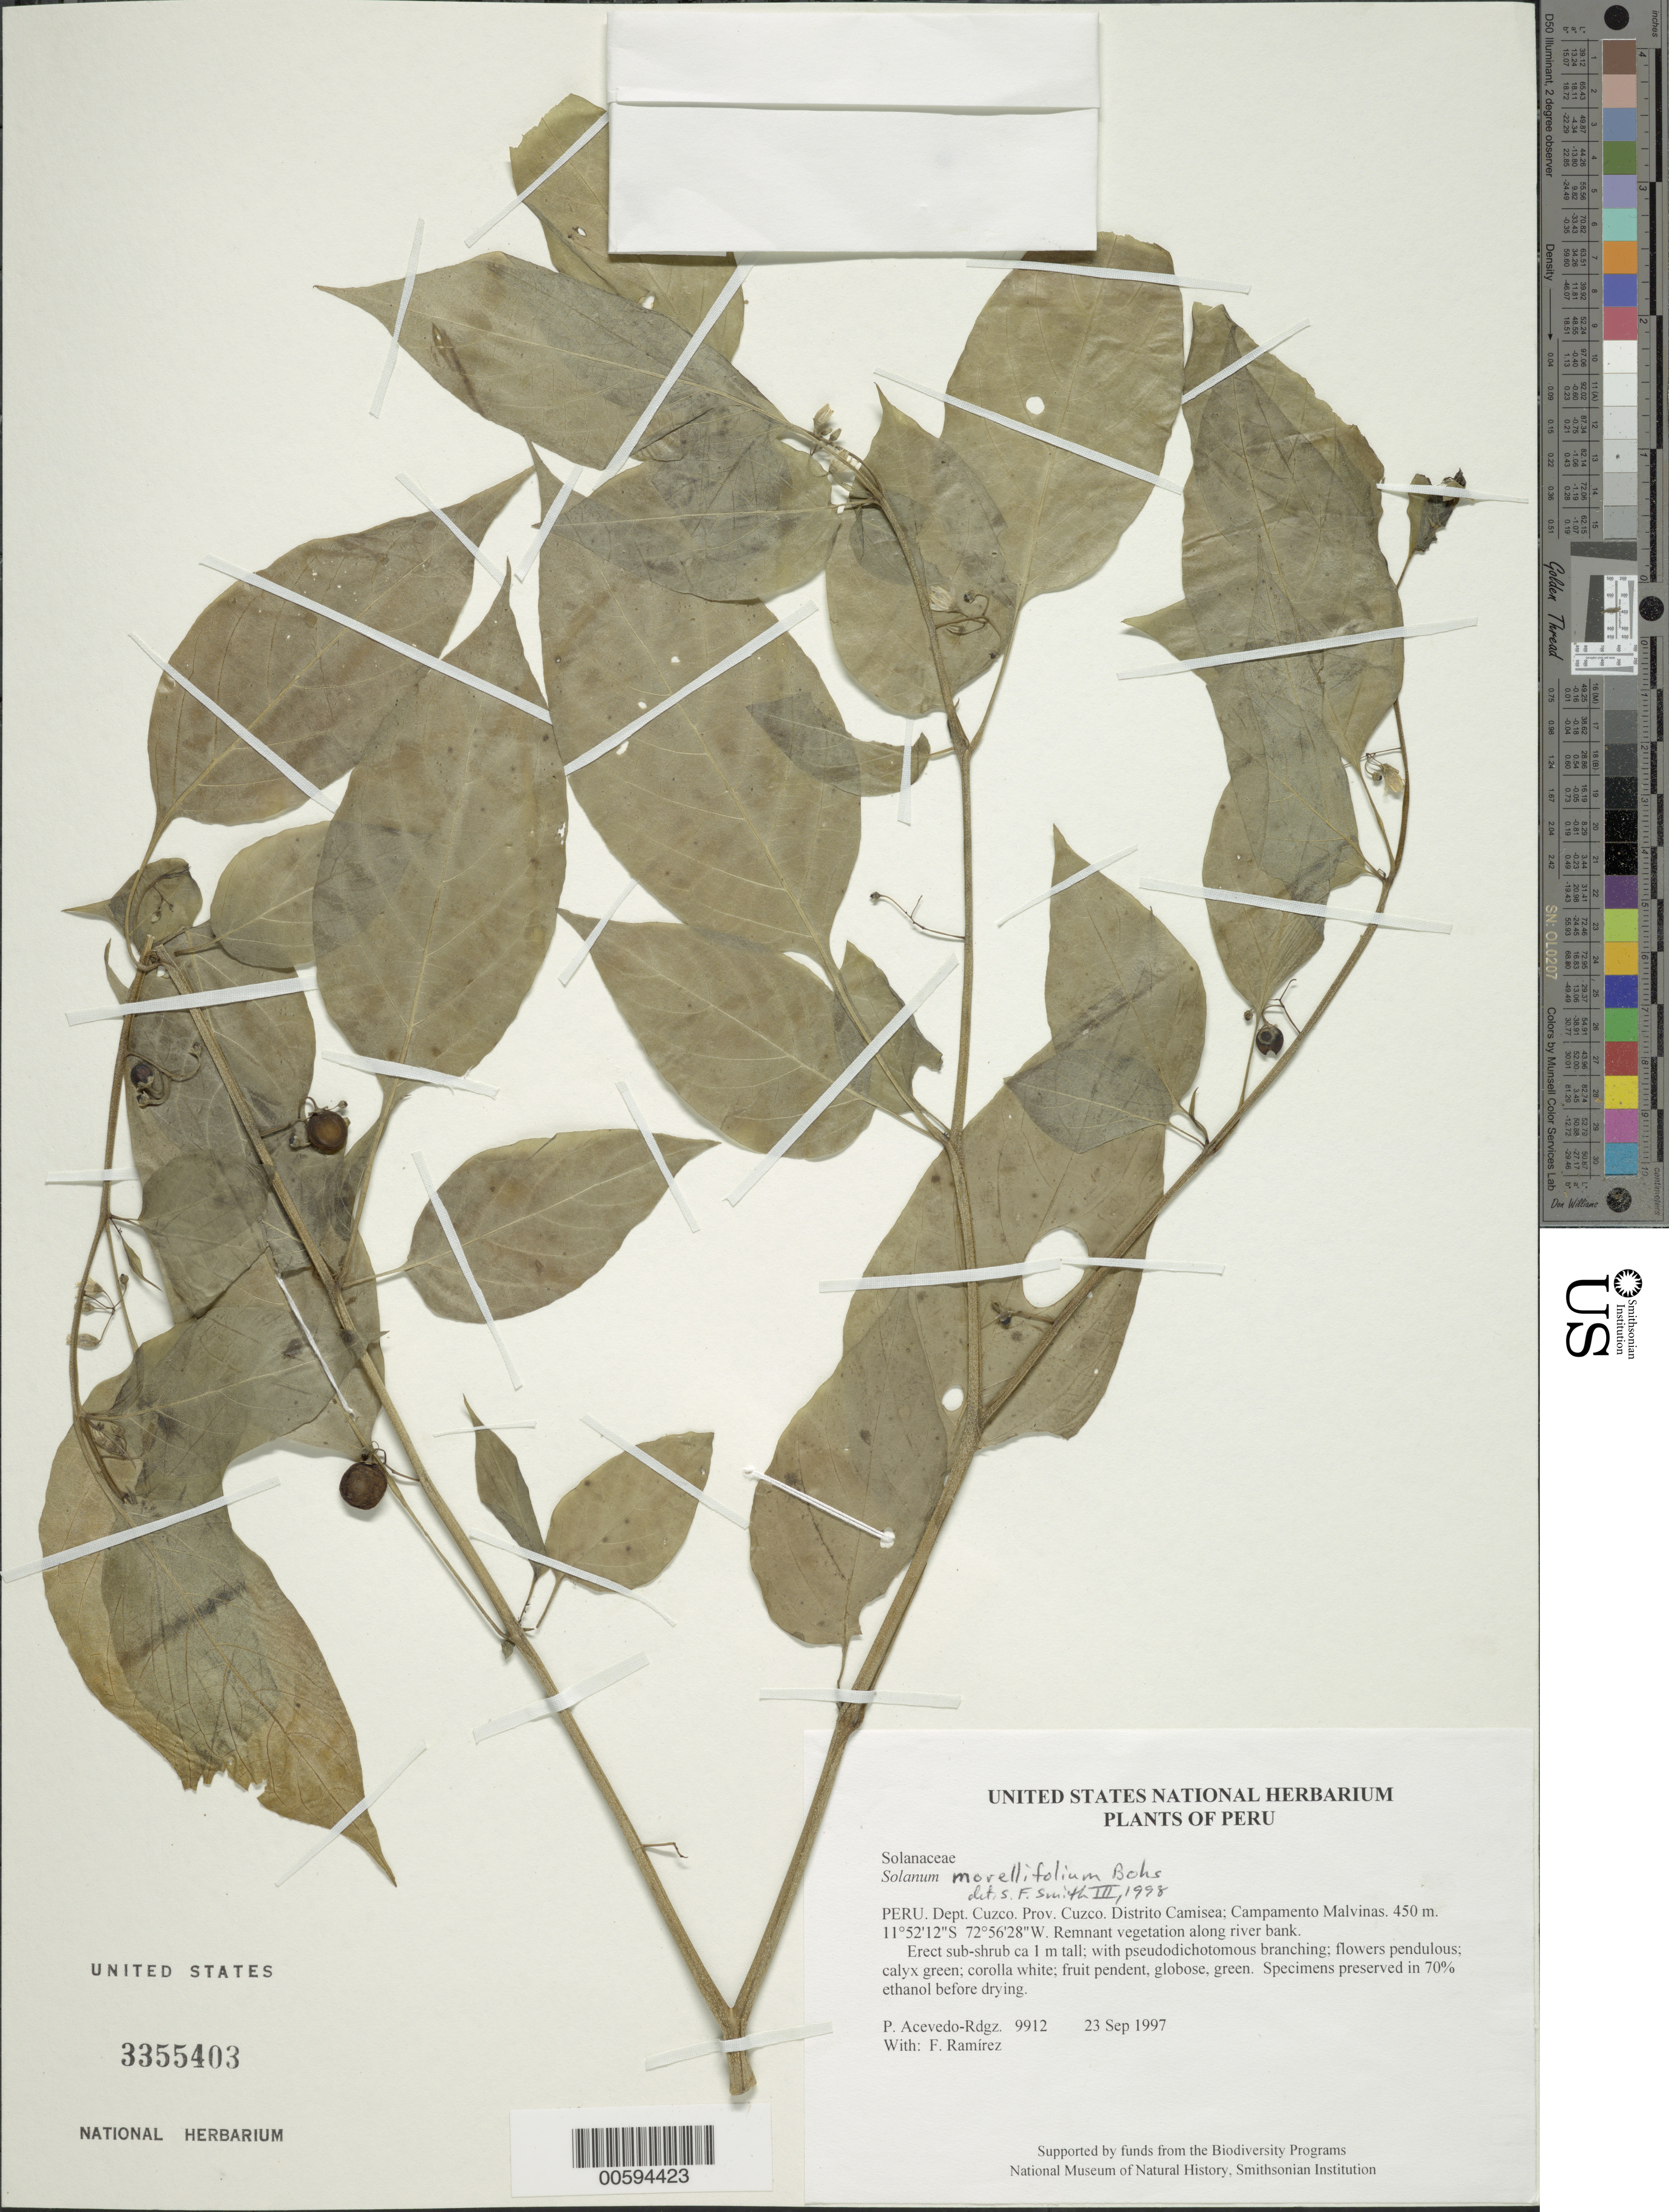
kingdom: Plantae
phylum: Tracheophyta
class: Magnoliopsida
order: Solanales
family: Solanaceae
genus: Solanum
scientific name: Solanum morellifolium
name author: Bohs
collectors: P. Acevedo-Rodr. & F. Ramirez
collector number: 9912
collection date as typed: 23 Sep 1997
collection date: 1997-09-23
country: Peru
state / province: Cusco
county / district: Cusco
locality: Distrito Camisea; Campamento Malvinas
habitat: Remnant vegetation along river bank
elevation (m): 450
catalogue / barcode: US 3355403